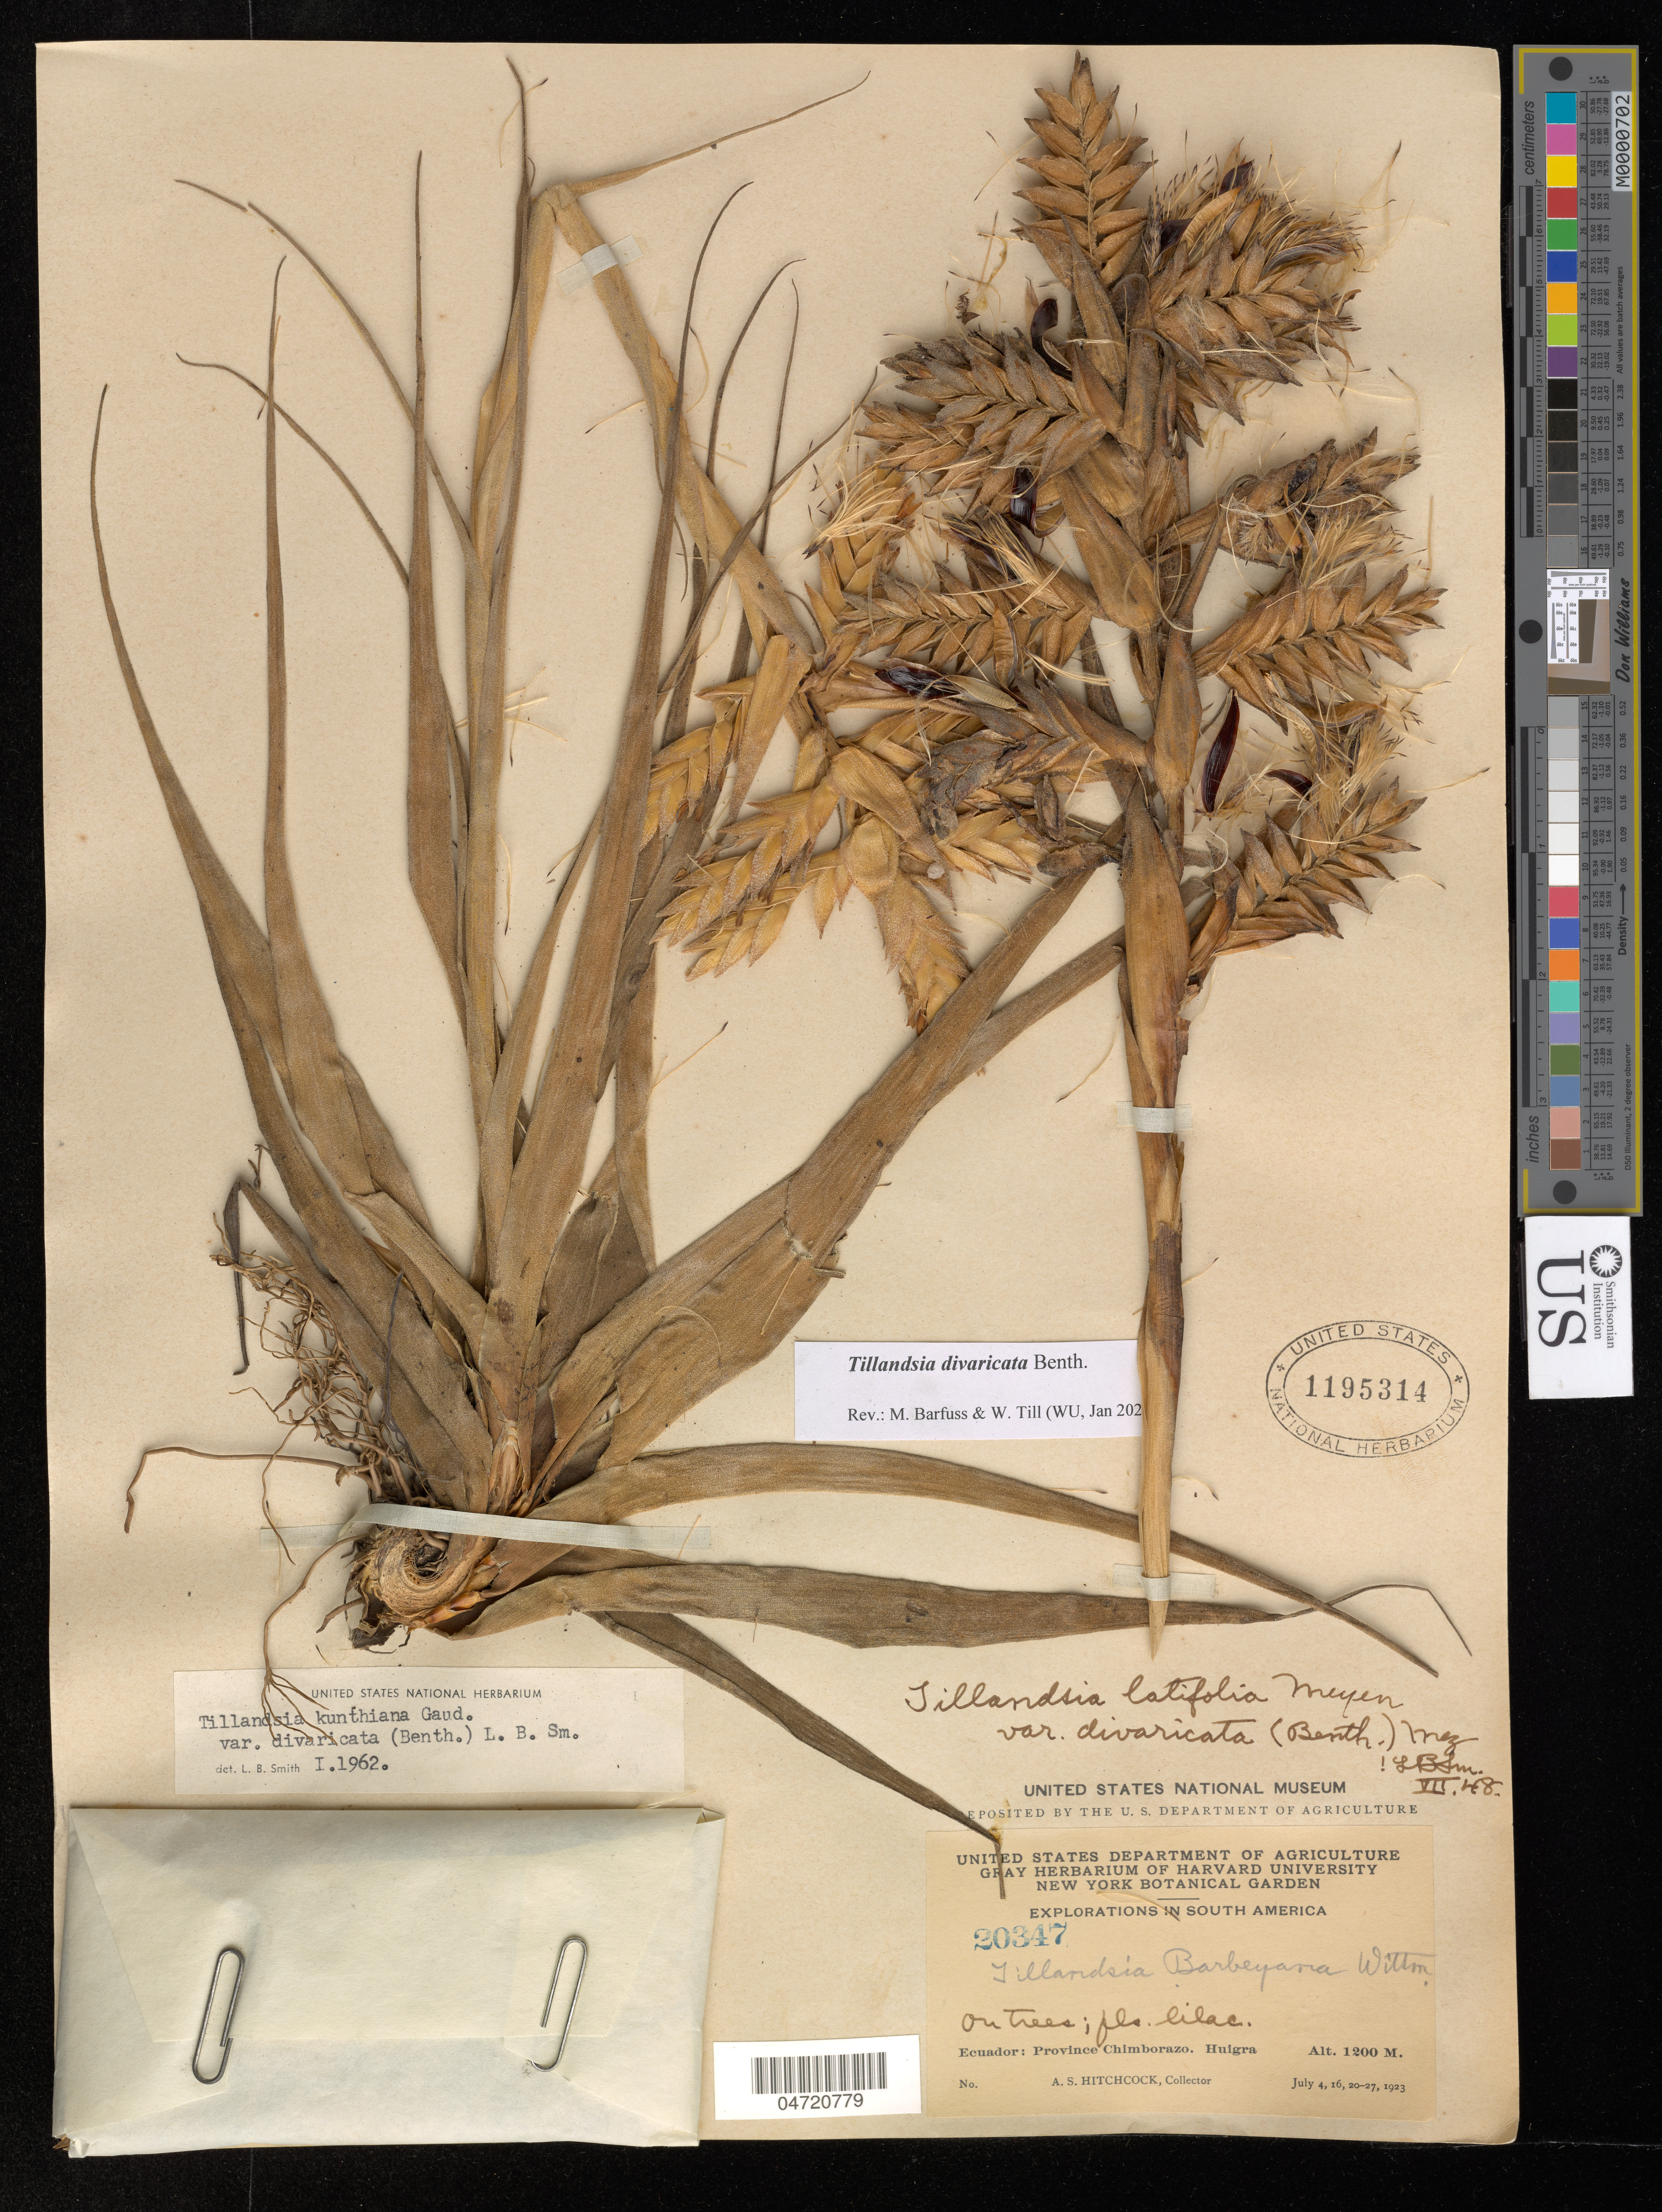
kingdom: Plantae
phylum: Tracheophyta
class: Liliopsida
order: Poales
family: Bromeliaceae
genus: Tillandsia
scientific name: Tillandsia divaricata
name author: Benth.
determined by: Barfuss, Michael H.; Till, W.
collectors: A. S. Hitchcock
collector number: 20347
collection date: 1923-07-04/1923-07-27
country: Ecuador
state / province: Chimborazo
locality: Huigra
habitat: On trees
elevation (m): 1200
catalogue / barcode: US 1195314